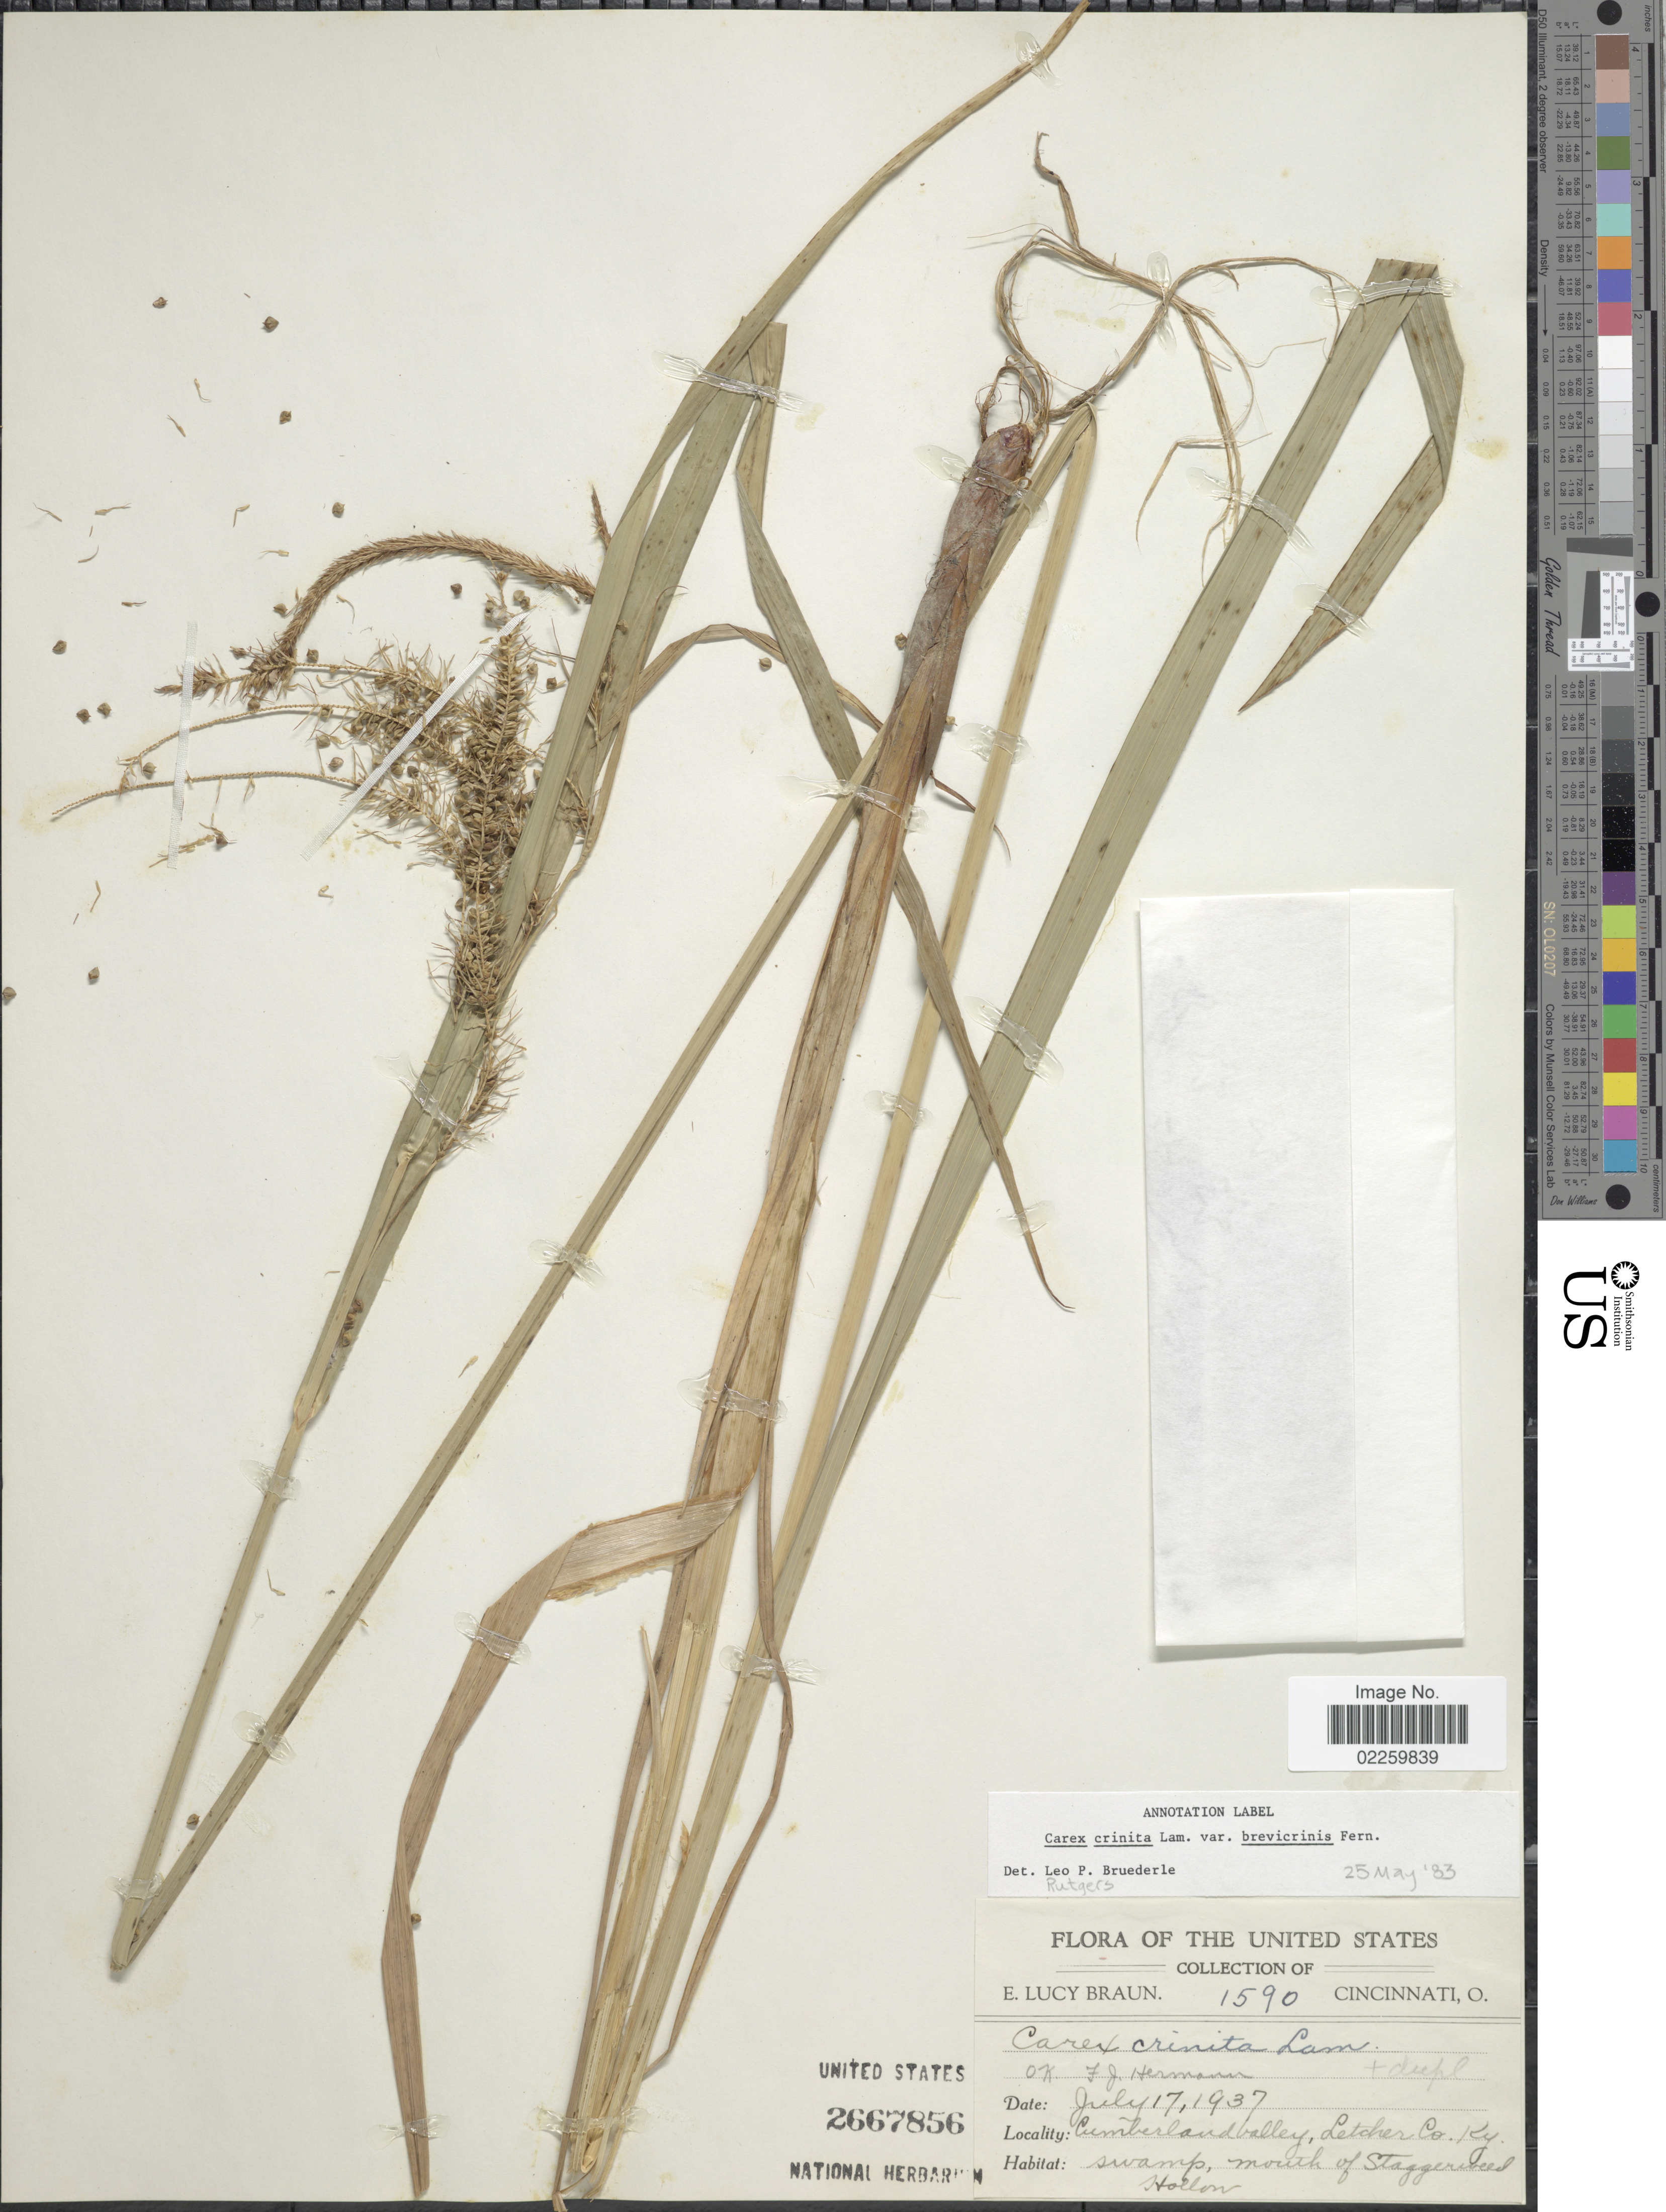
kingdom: Plantae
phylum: Tracheophyta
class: Liliopsida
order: Poales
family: Cyperaceae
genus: Carex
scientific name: Carex crinita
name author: Lam.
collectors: E. L. Braun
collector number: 1590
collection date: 1937-07-17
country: United States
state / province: Kentucky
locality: Cumberland Valley, Letcher Co., Ky.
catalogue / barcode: US 2667856